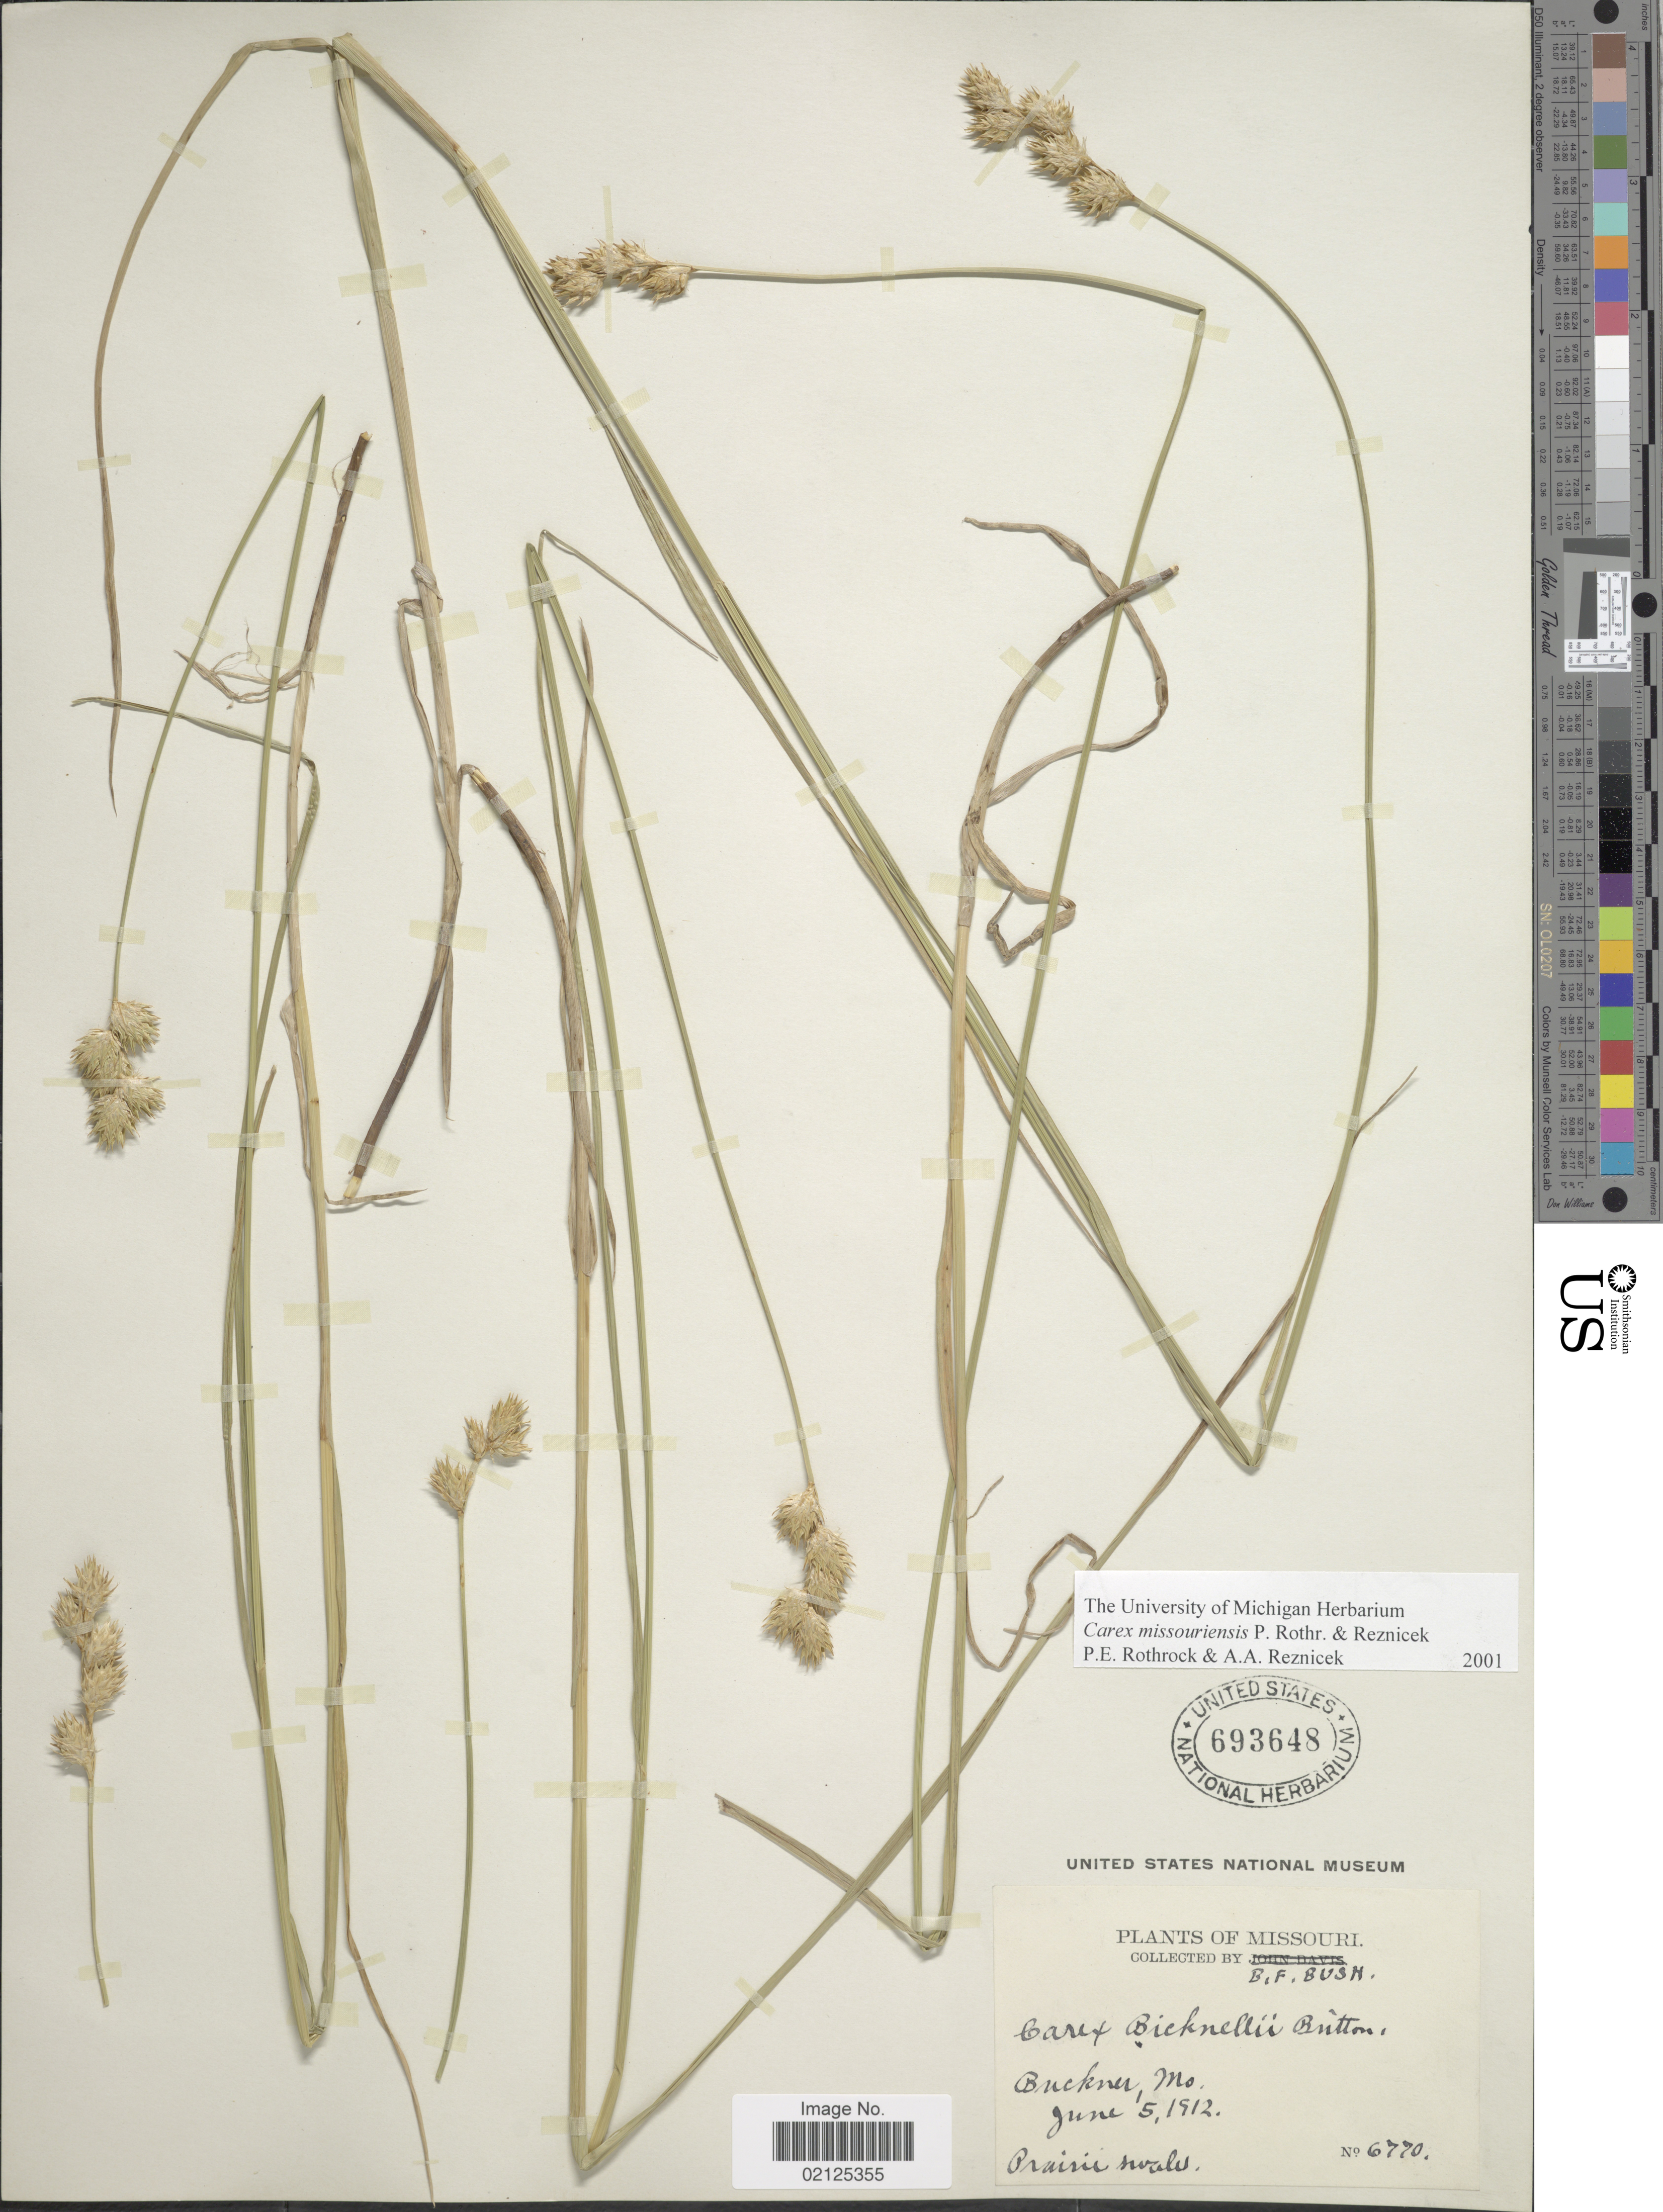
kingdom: Plantae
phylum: Tracheophyta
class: Liliopsida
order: Poales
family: Cyperaceae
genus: Carex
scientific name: Carex missouriensis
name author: P. Rothr. & Reznicek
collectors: B. F. Bush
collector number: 6770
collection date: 1912-06-05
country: United States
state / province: Missouri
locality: Buckner, Prairie swales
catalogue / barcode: US 693648